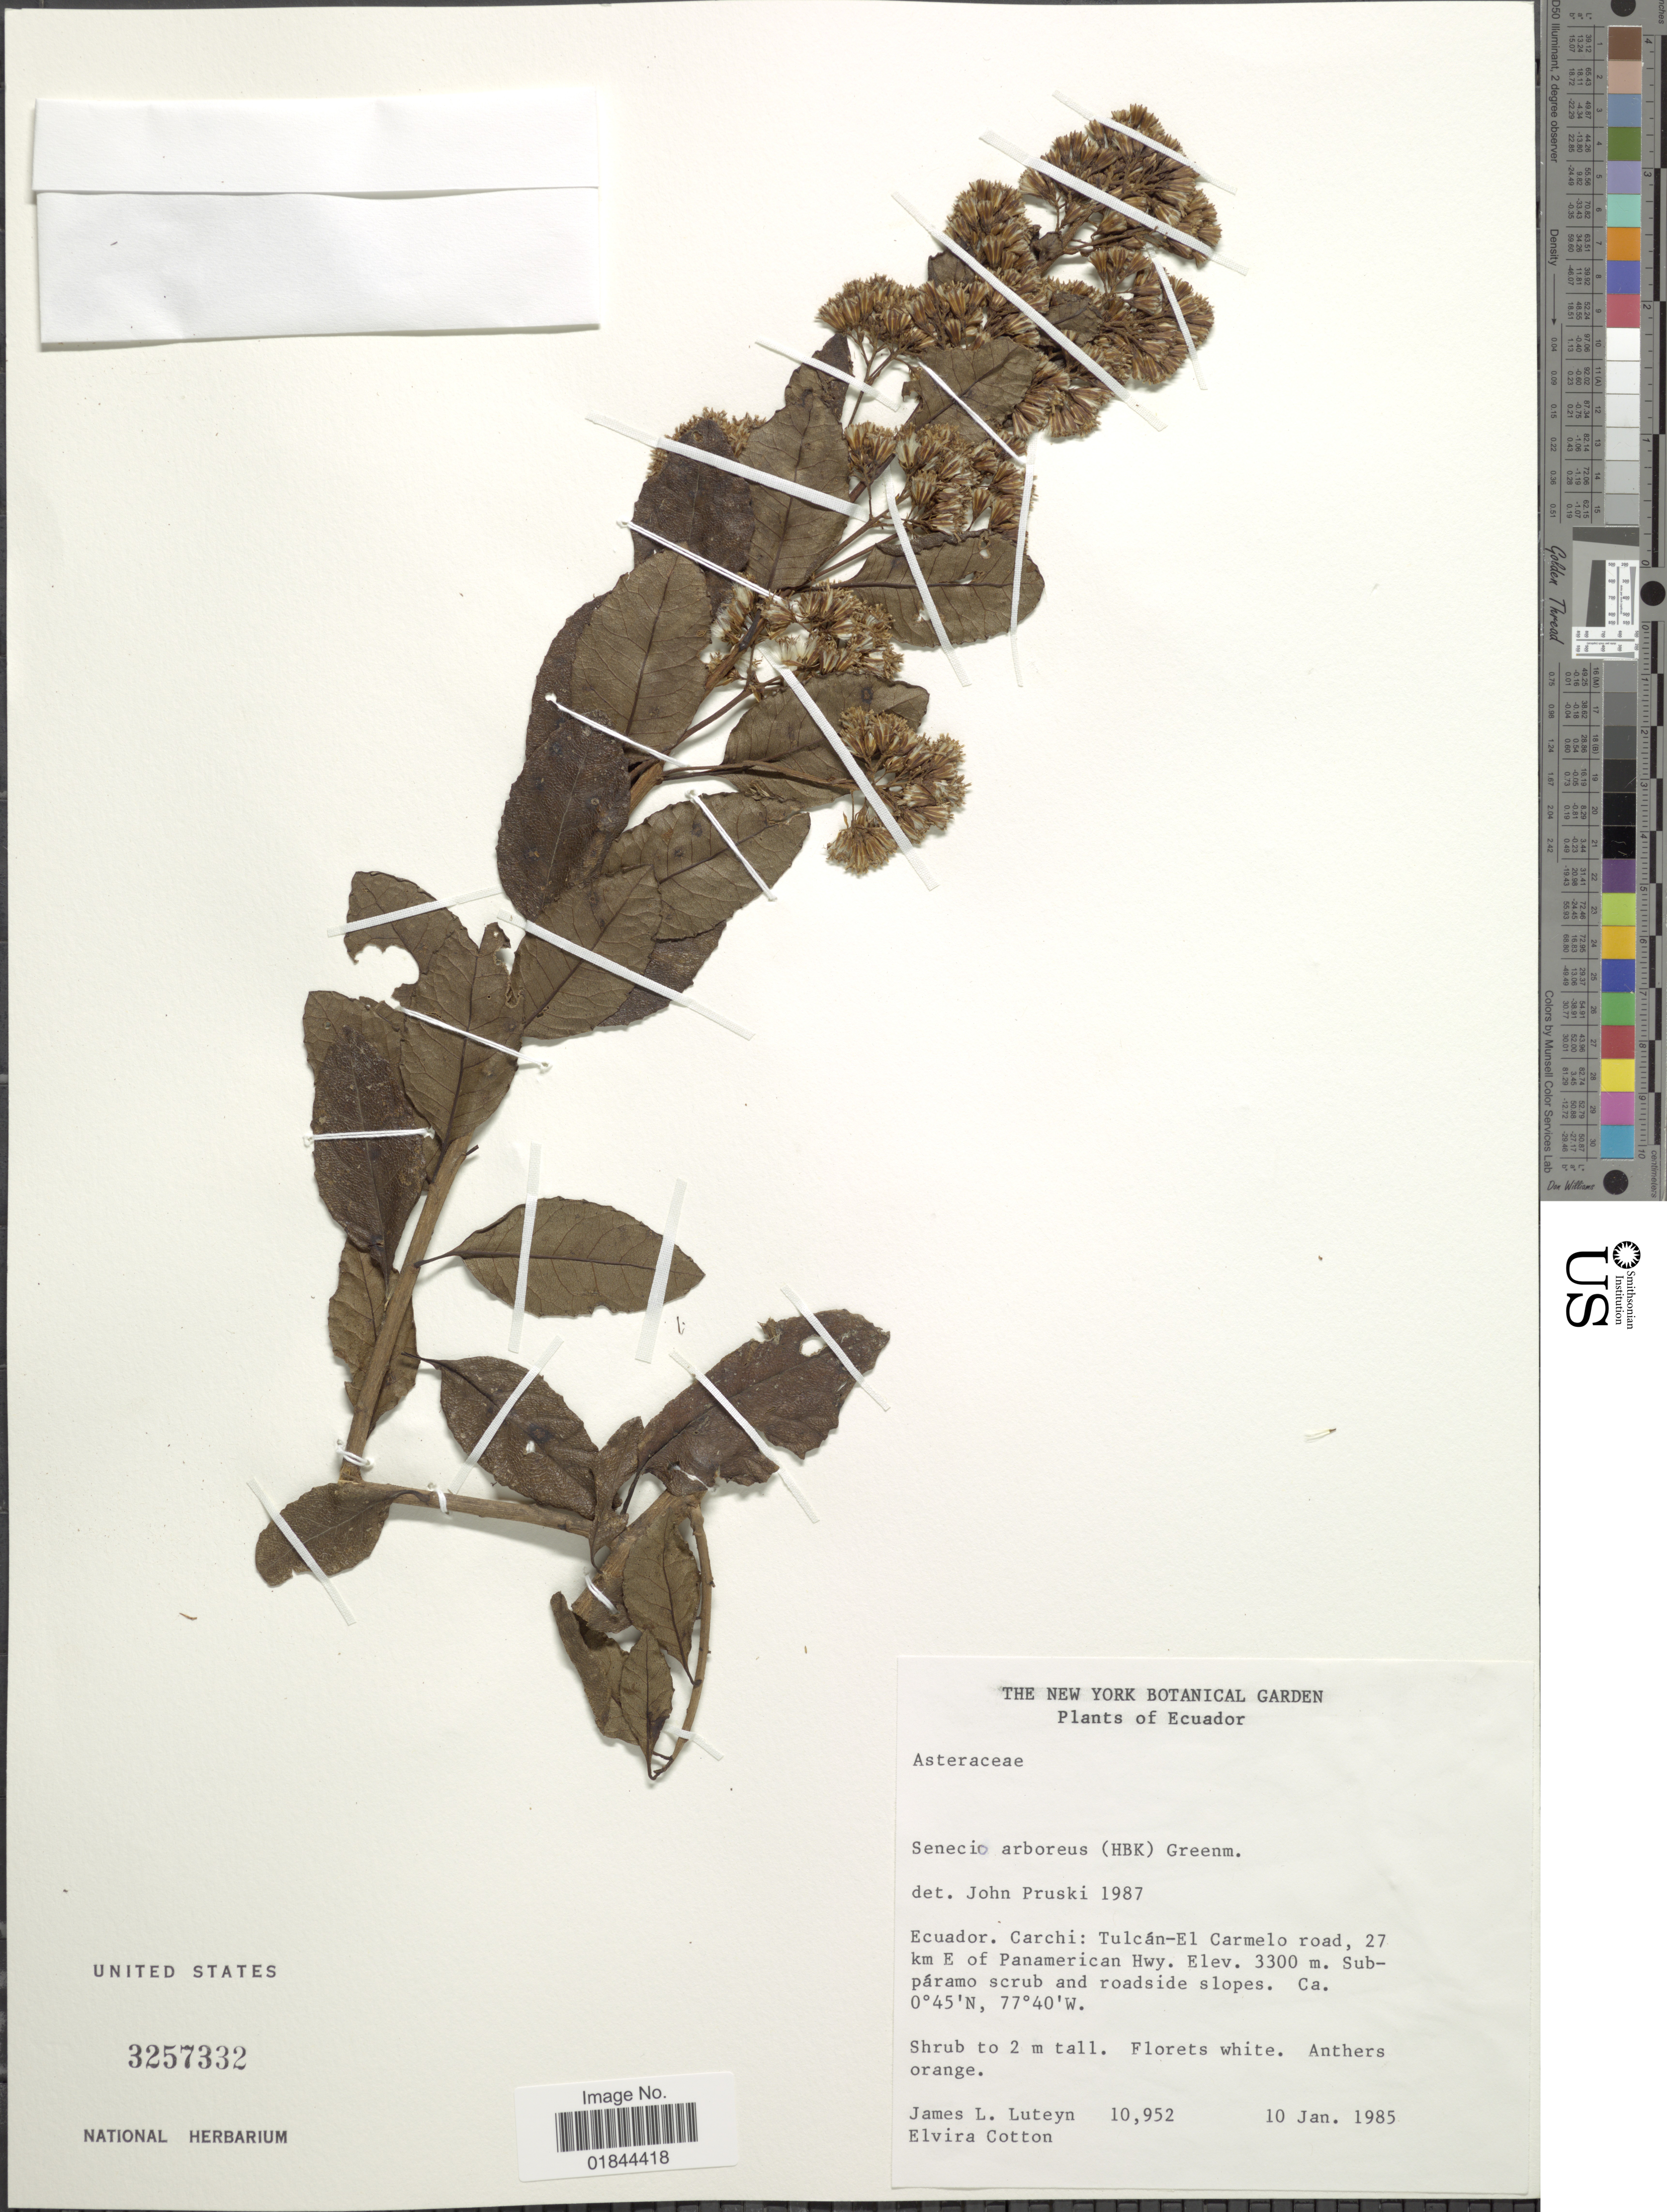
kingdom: Plantae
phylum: Tracheophyta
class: Magnoliopsida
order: Asterales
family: Asteraceae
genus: Pentacalia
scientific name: Pentacalia arborea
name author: (Kunth) H. Rob. & Cuatrec.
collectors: J. L. Luteyn & E. Cotton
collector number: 10952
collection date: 1985-01-10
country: Ecuador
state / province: Carchi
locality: Tulcán-El Carmelo road, 27 km E of Panamerican Hwy. Subpáramo scrub and roadside slopes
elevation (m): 3300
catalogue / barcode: US 3257332